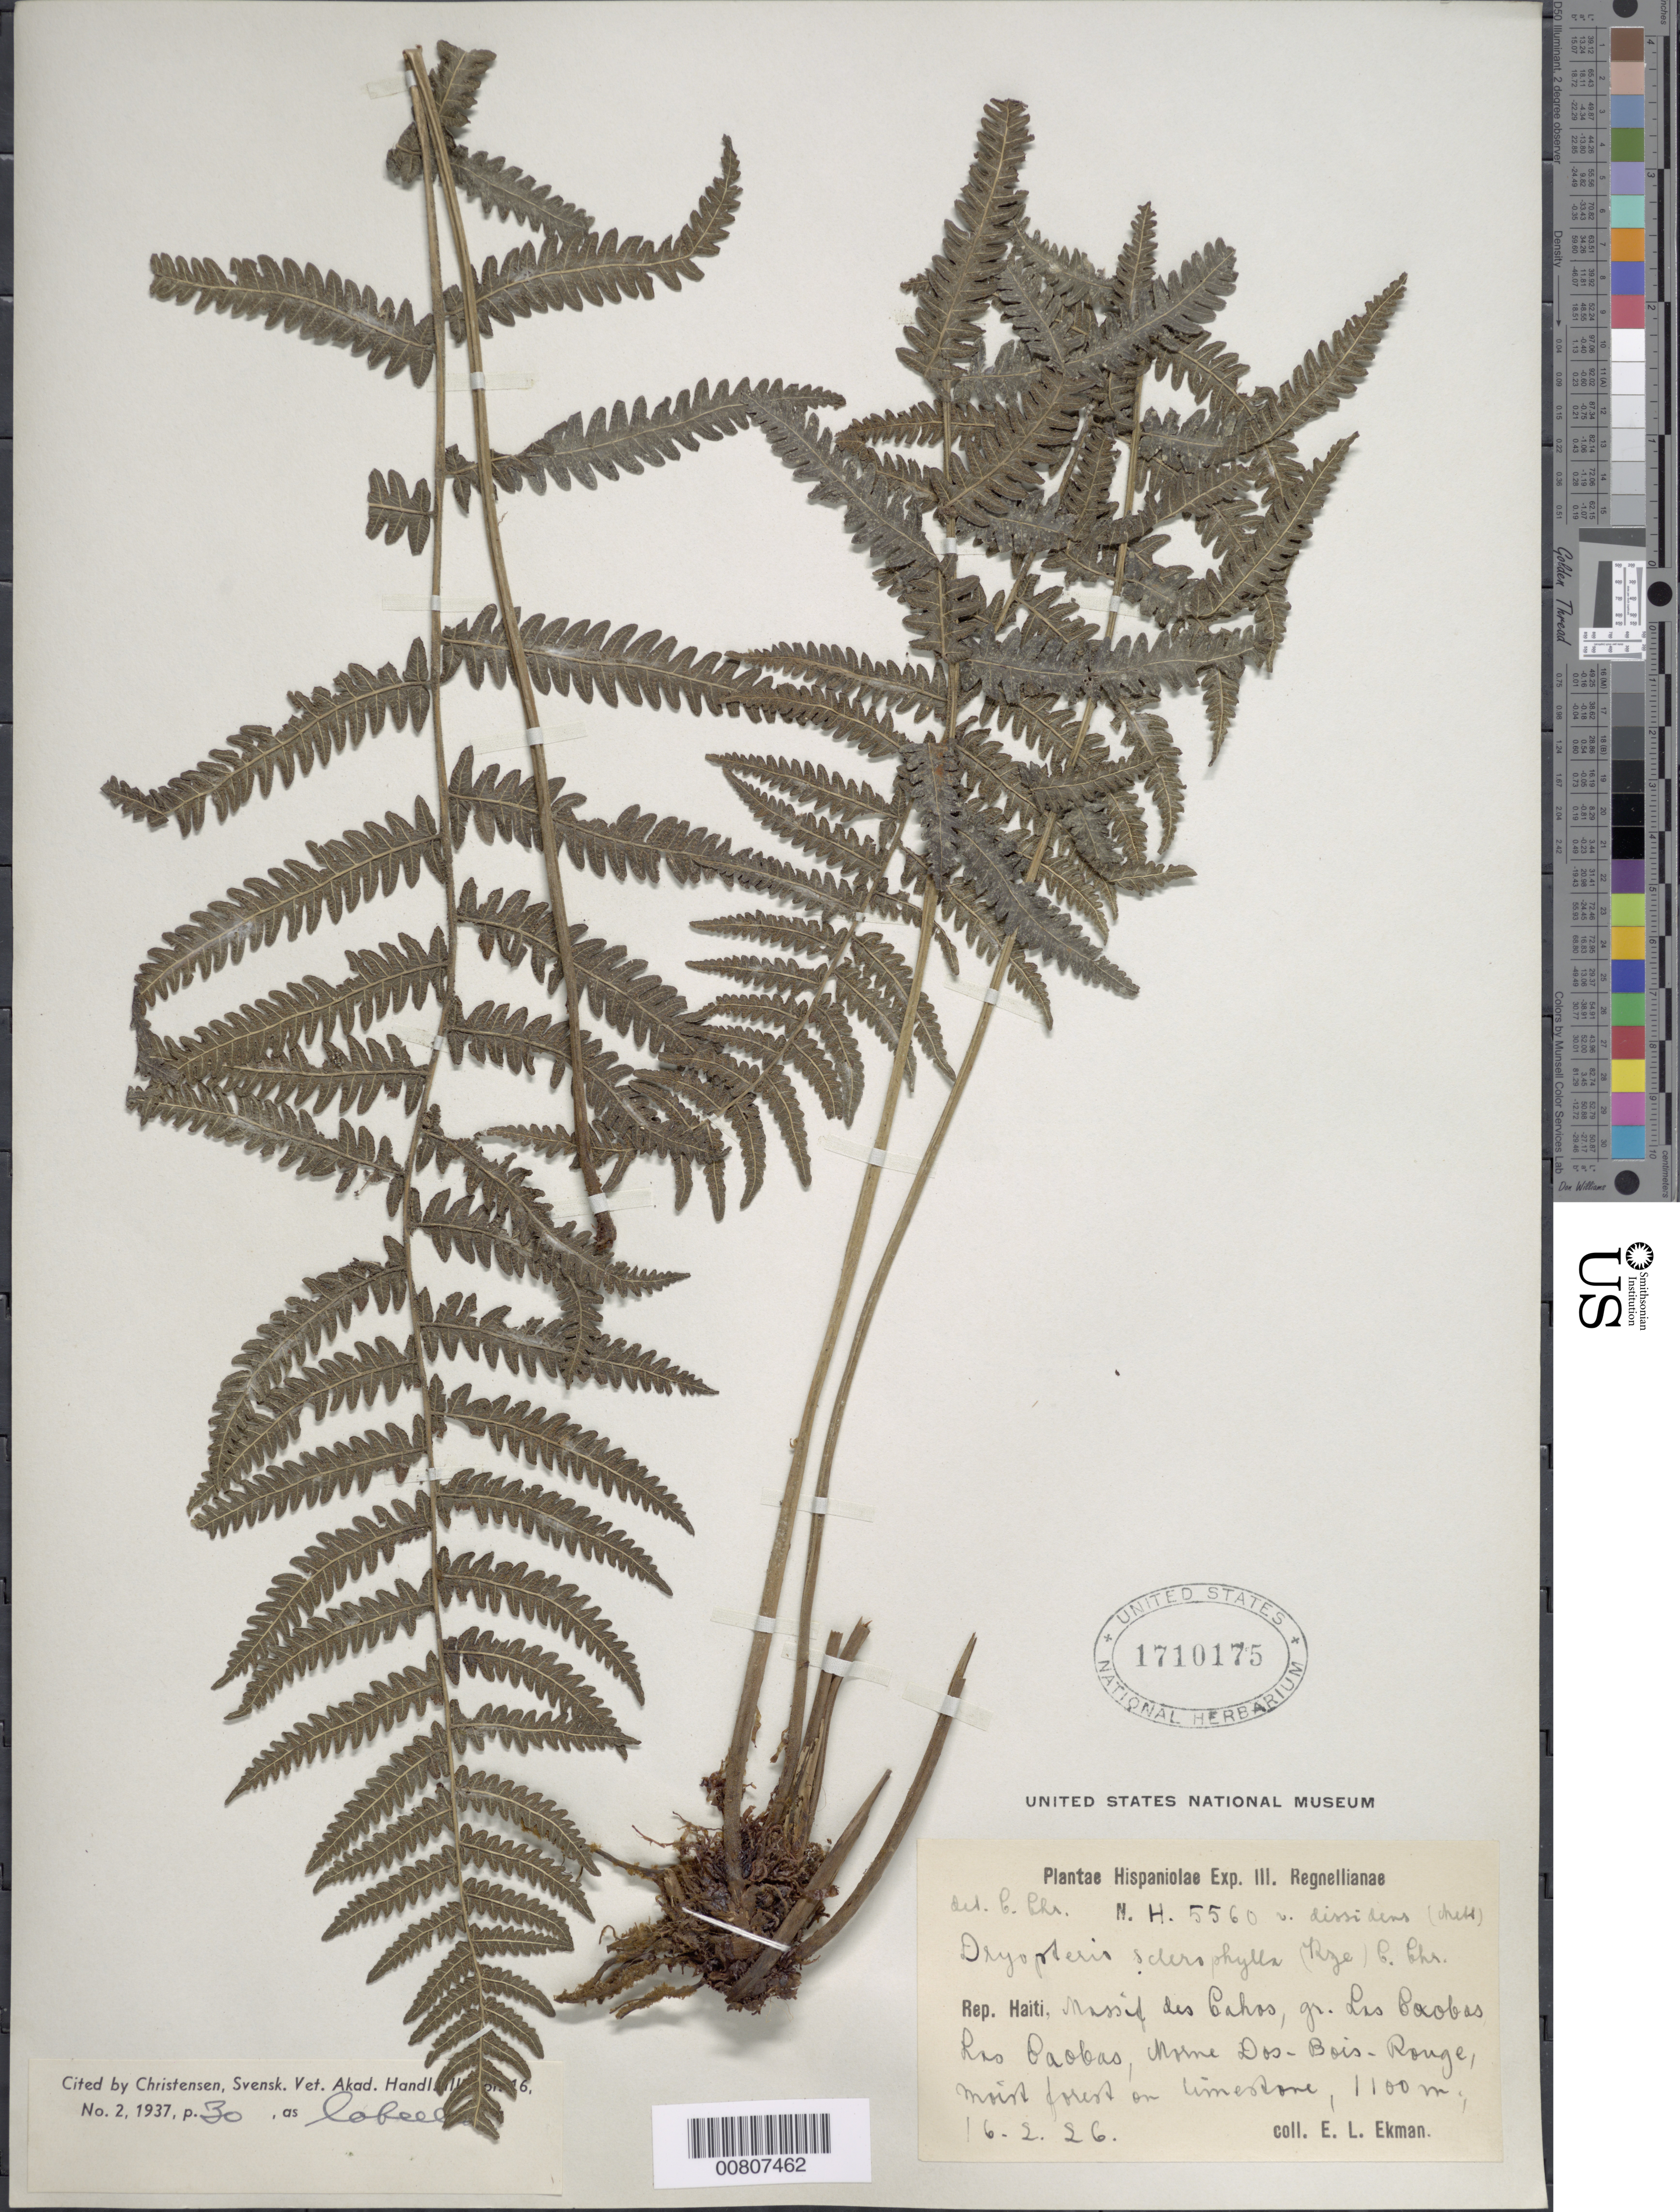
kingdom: Plantae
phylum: Tracheophyta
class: Polypodiopsida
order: Polypodiales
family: Thelypteridaceae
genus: Goniopteris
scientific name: Goniopteris sclerophylla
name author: (Poepp.) C.V. Morton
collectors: E. L. Ekman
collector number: H 5560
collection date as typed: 16 Feb 1926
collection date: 1926-02-16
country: Haiti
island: Hispaniola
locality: Massif des Cahos, gr. Las Caobas, Las Caobas, Morne Dos-Bois-Range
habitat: Moist forest on limestone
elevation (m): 1100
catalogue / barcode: US 1710175